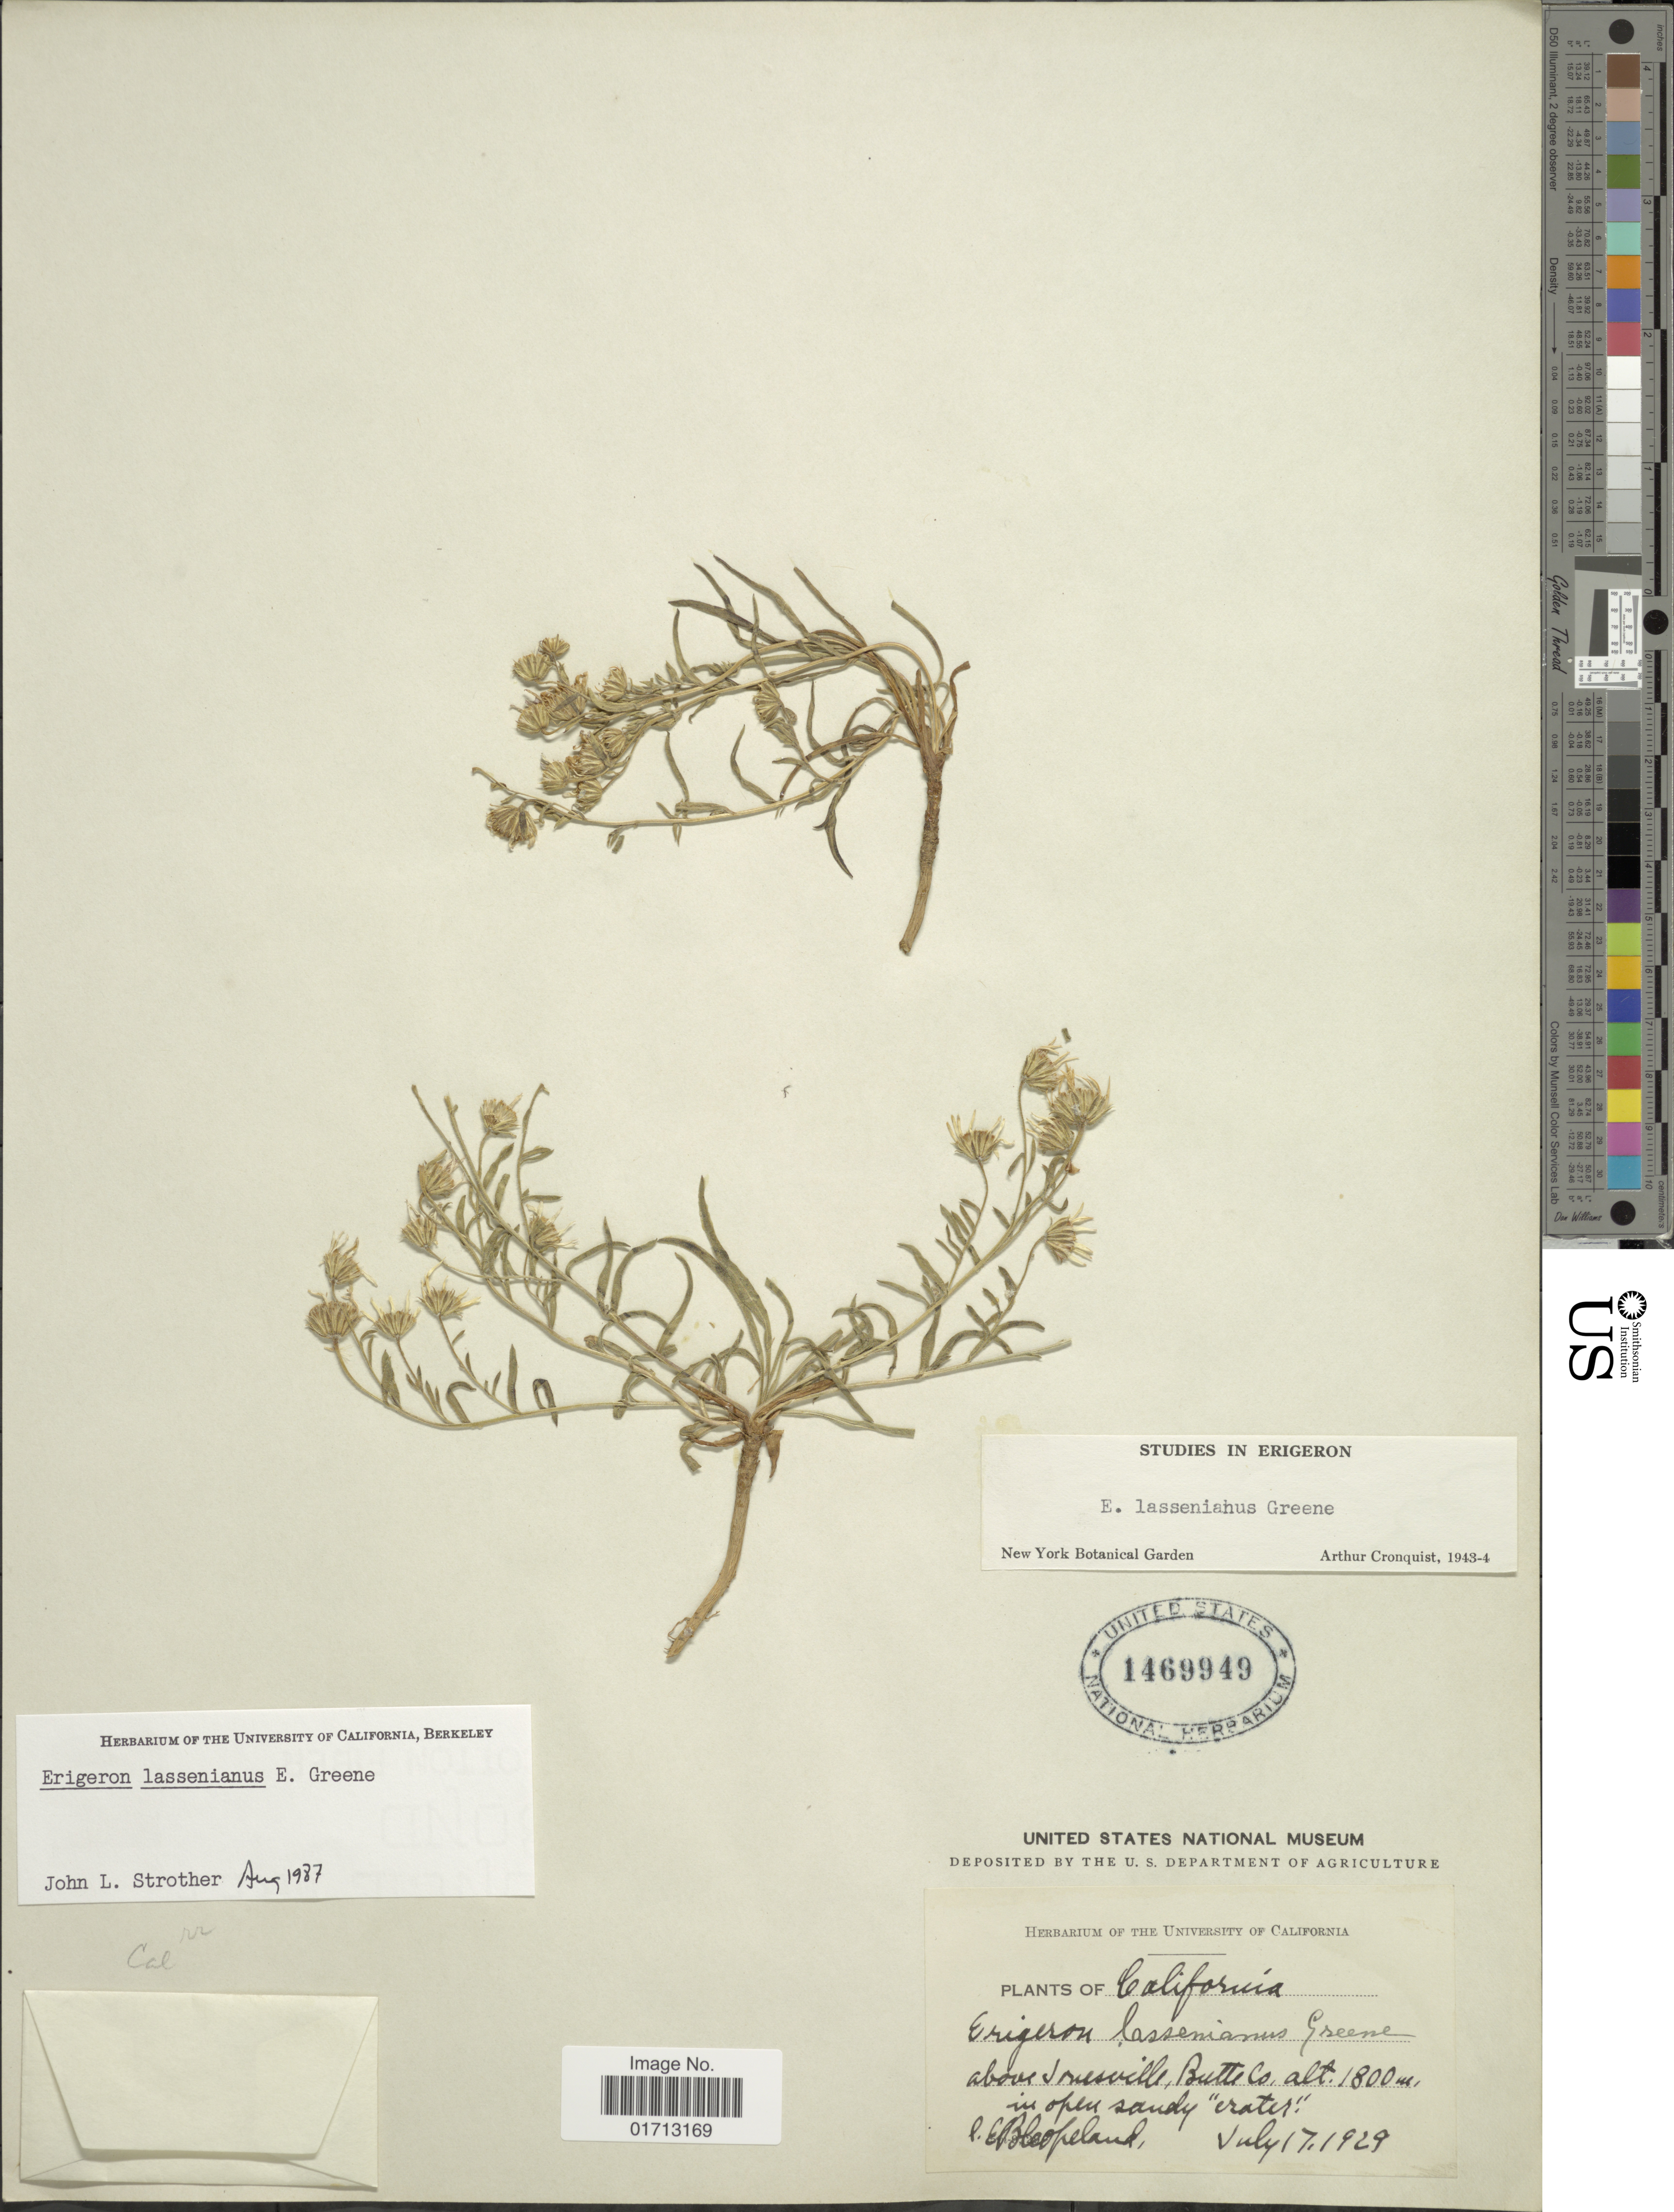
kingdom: Plantae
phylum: Tracheophyta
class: Magnoliopsida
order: Asterales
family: Asteraceae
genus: Erigeron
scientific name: Erigeron lassenianus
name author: Greene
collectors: E. B. Copeland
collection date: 1929-07-17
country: United States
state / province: California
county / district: Butte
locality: Above Jonesville, Butte Co.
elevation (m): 1800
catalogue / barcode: US 1469949